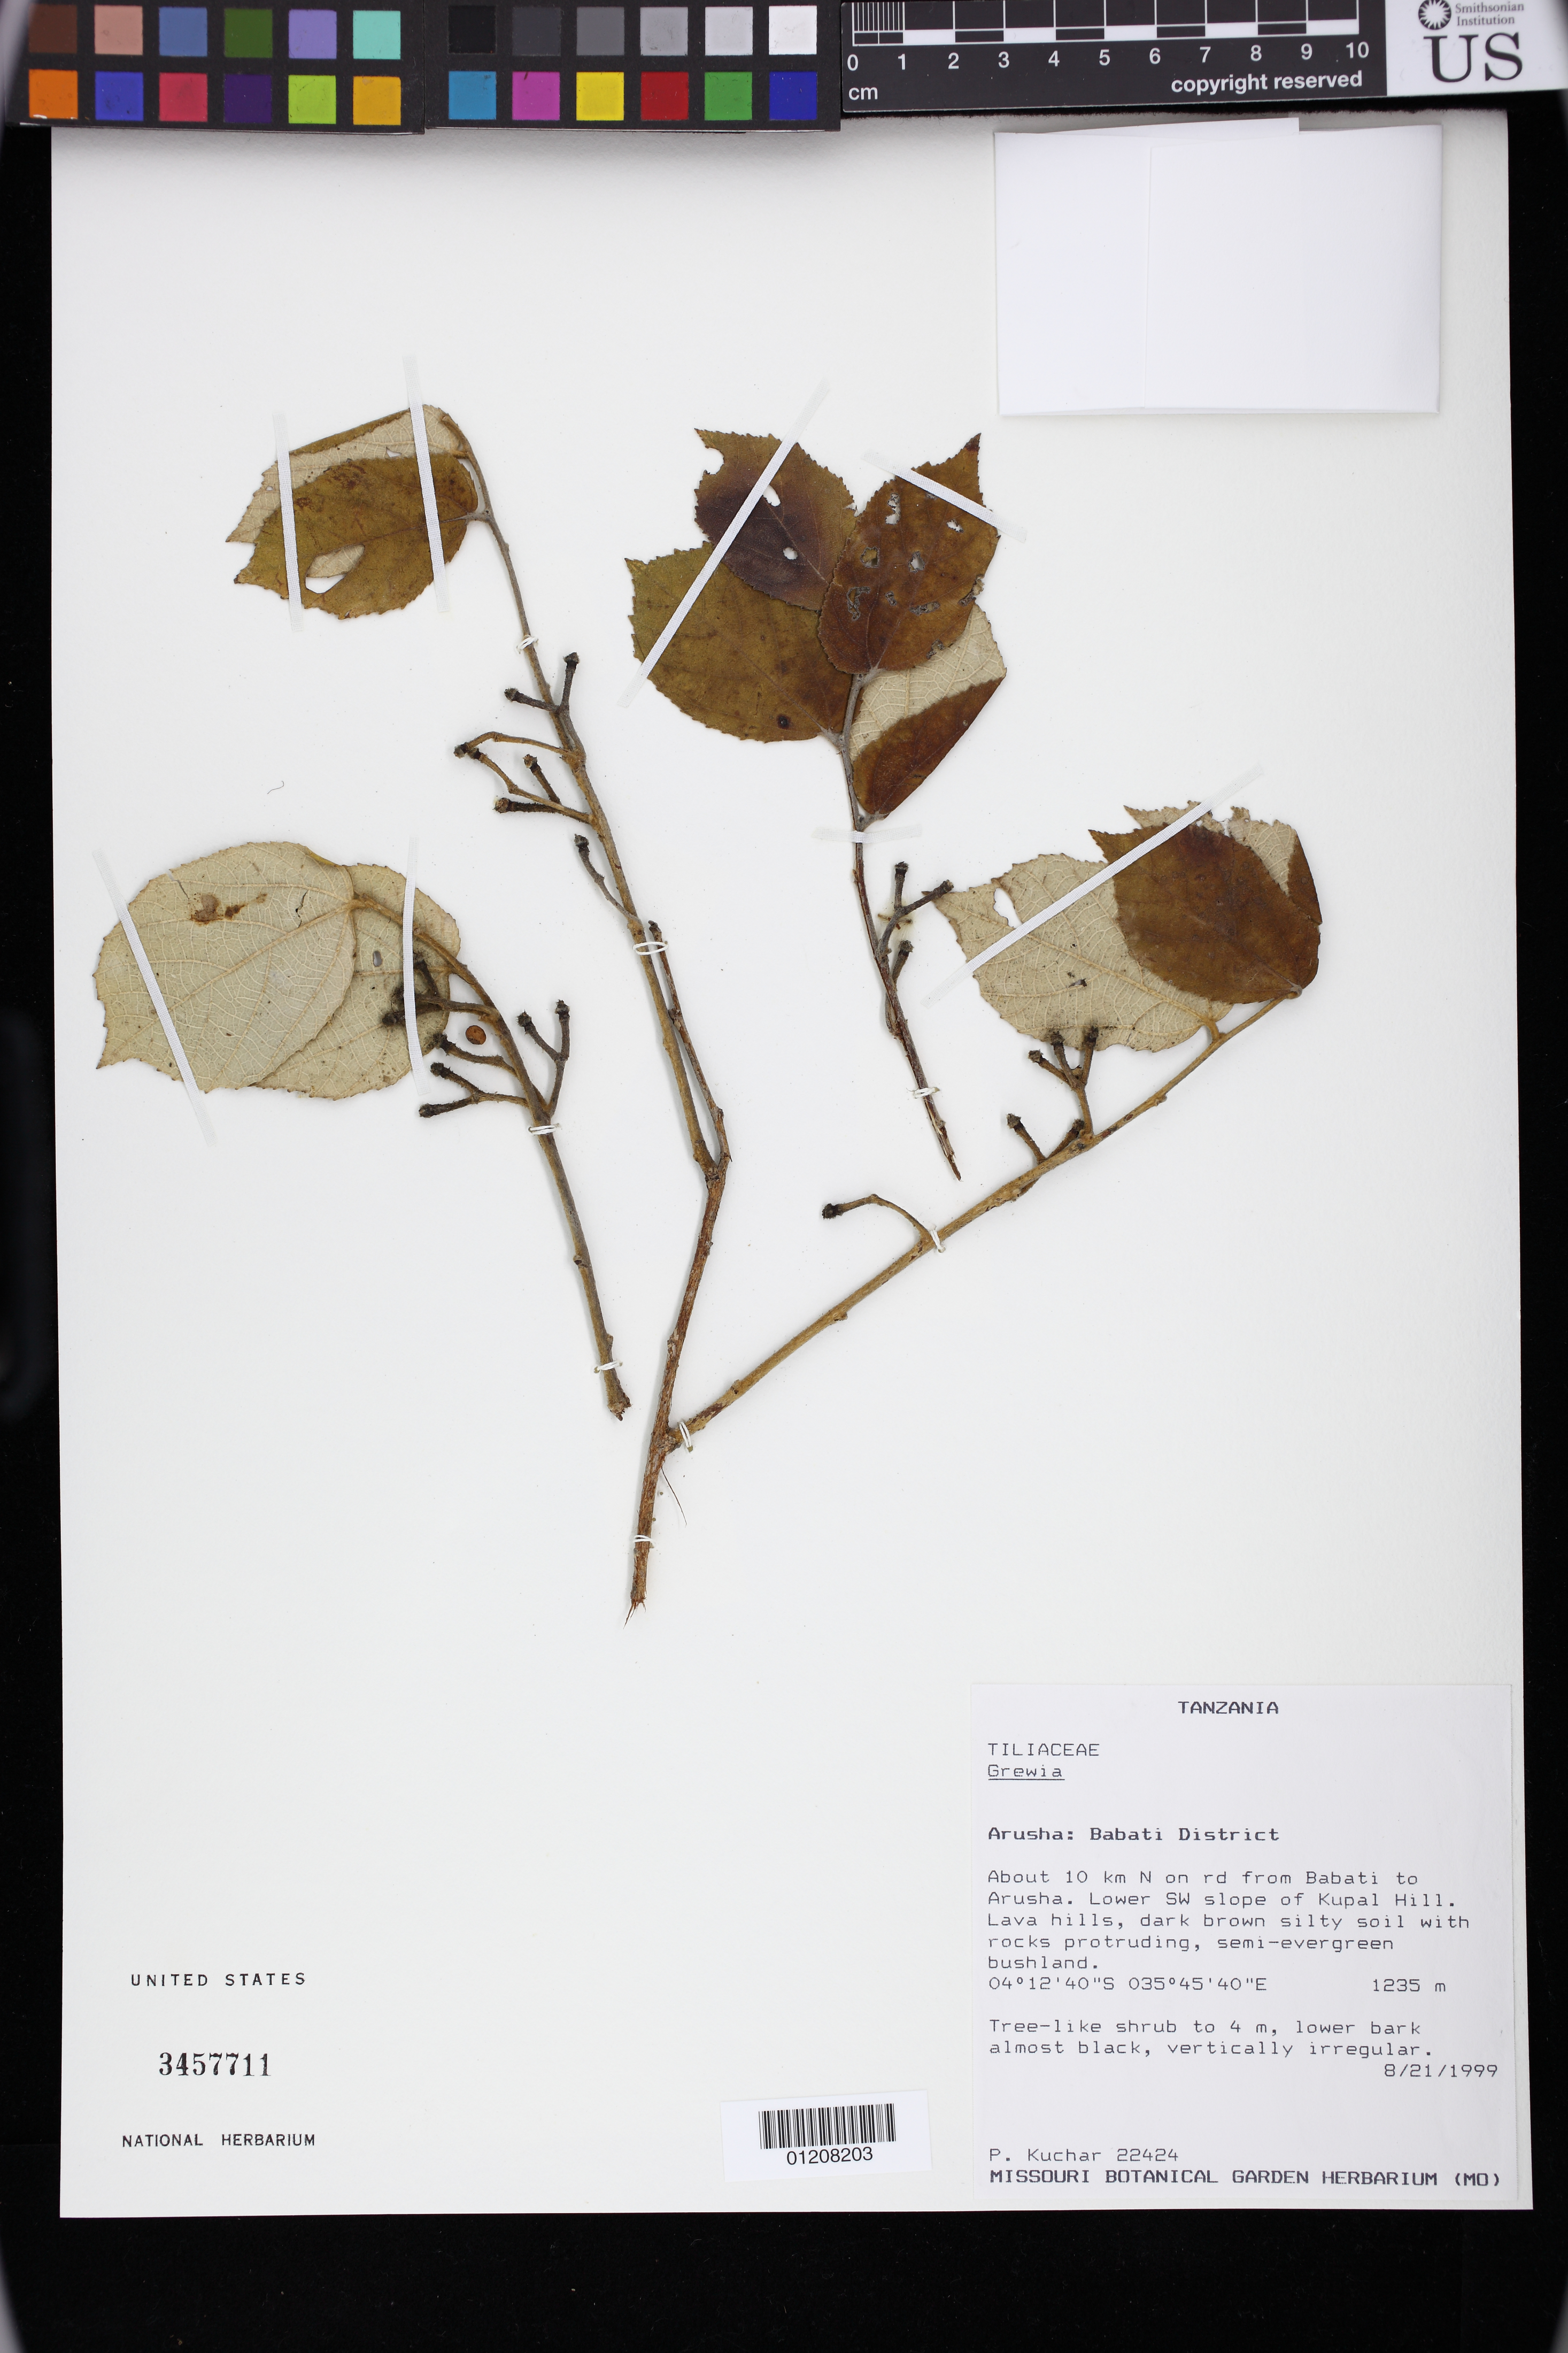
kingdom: Plantae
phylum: Tracheophyta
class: Magnoliopsida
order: Malvales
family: Malvaceae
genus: Grewia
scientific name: Grewia sp.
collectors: P. Kuchar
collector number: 22424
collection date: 1999-08-21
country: Tanzania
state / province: Arusha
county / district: Babati District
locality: About 10 km N on rd from Babati to Arusha. Lower SW slope of Kupal Hill.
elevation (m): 1235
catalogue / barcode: US 3457711